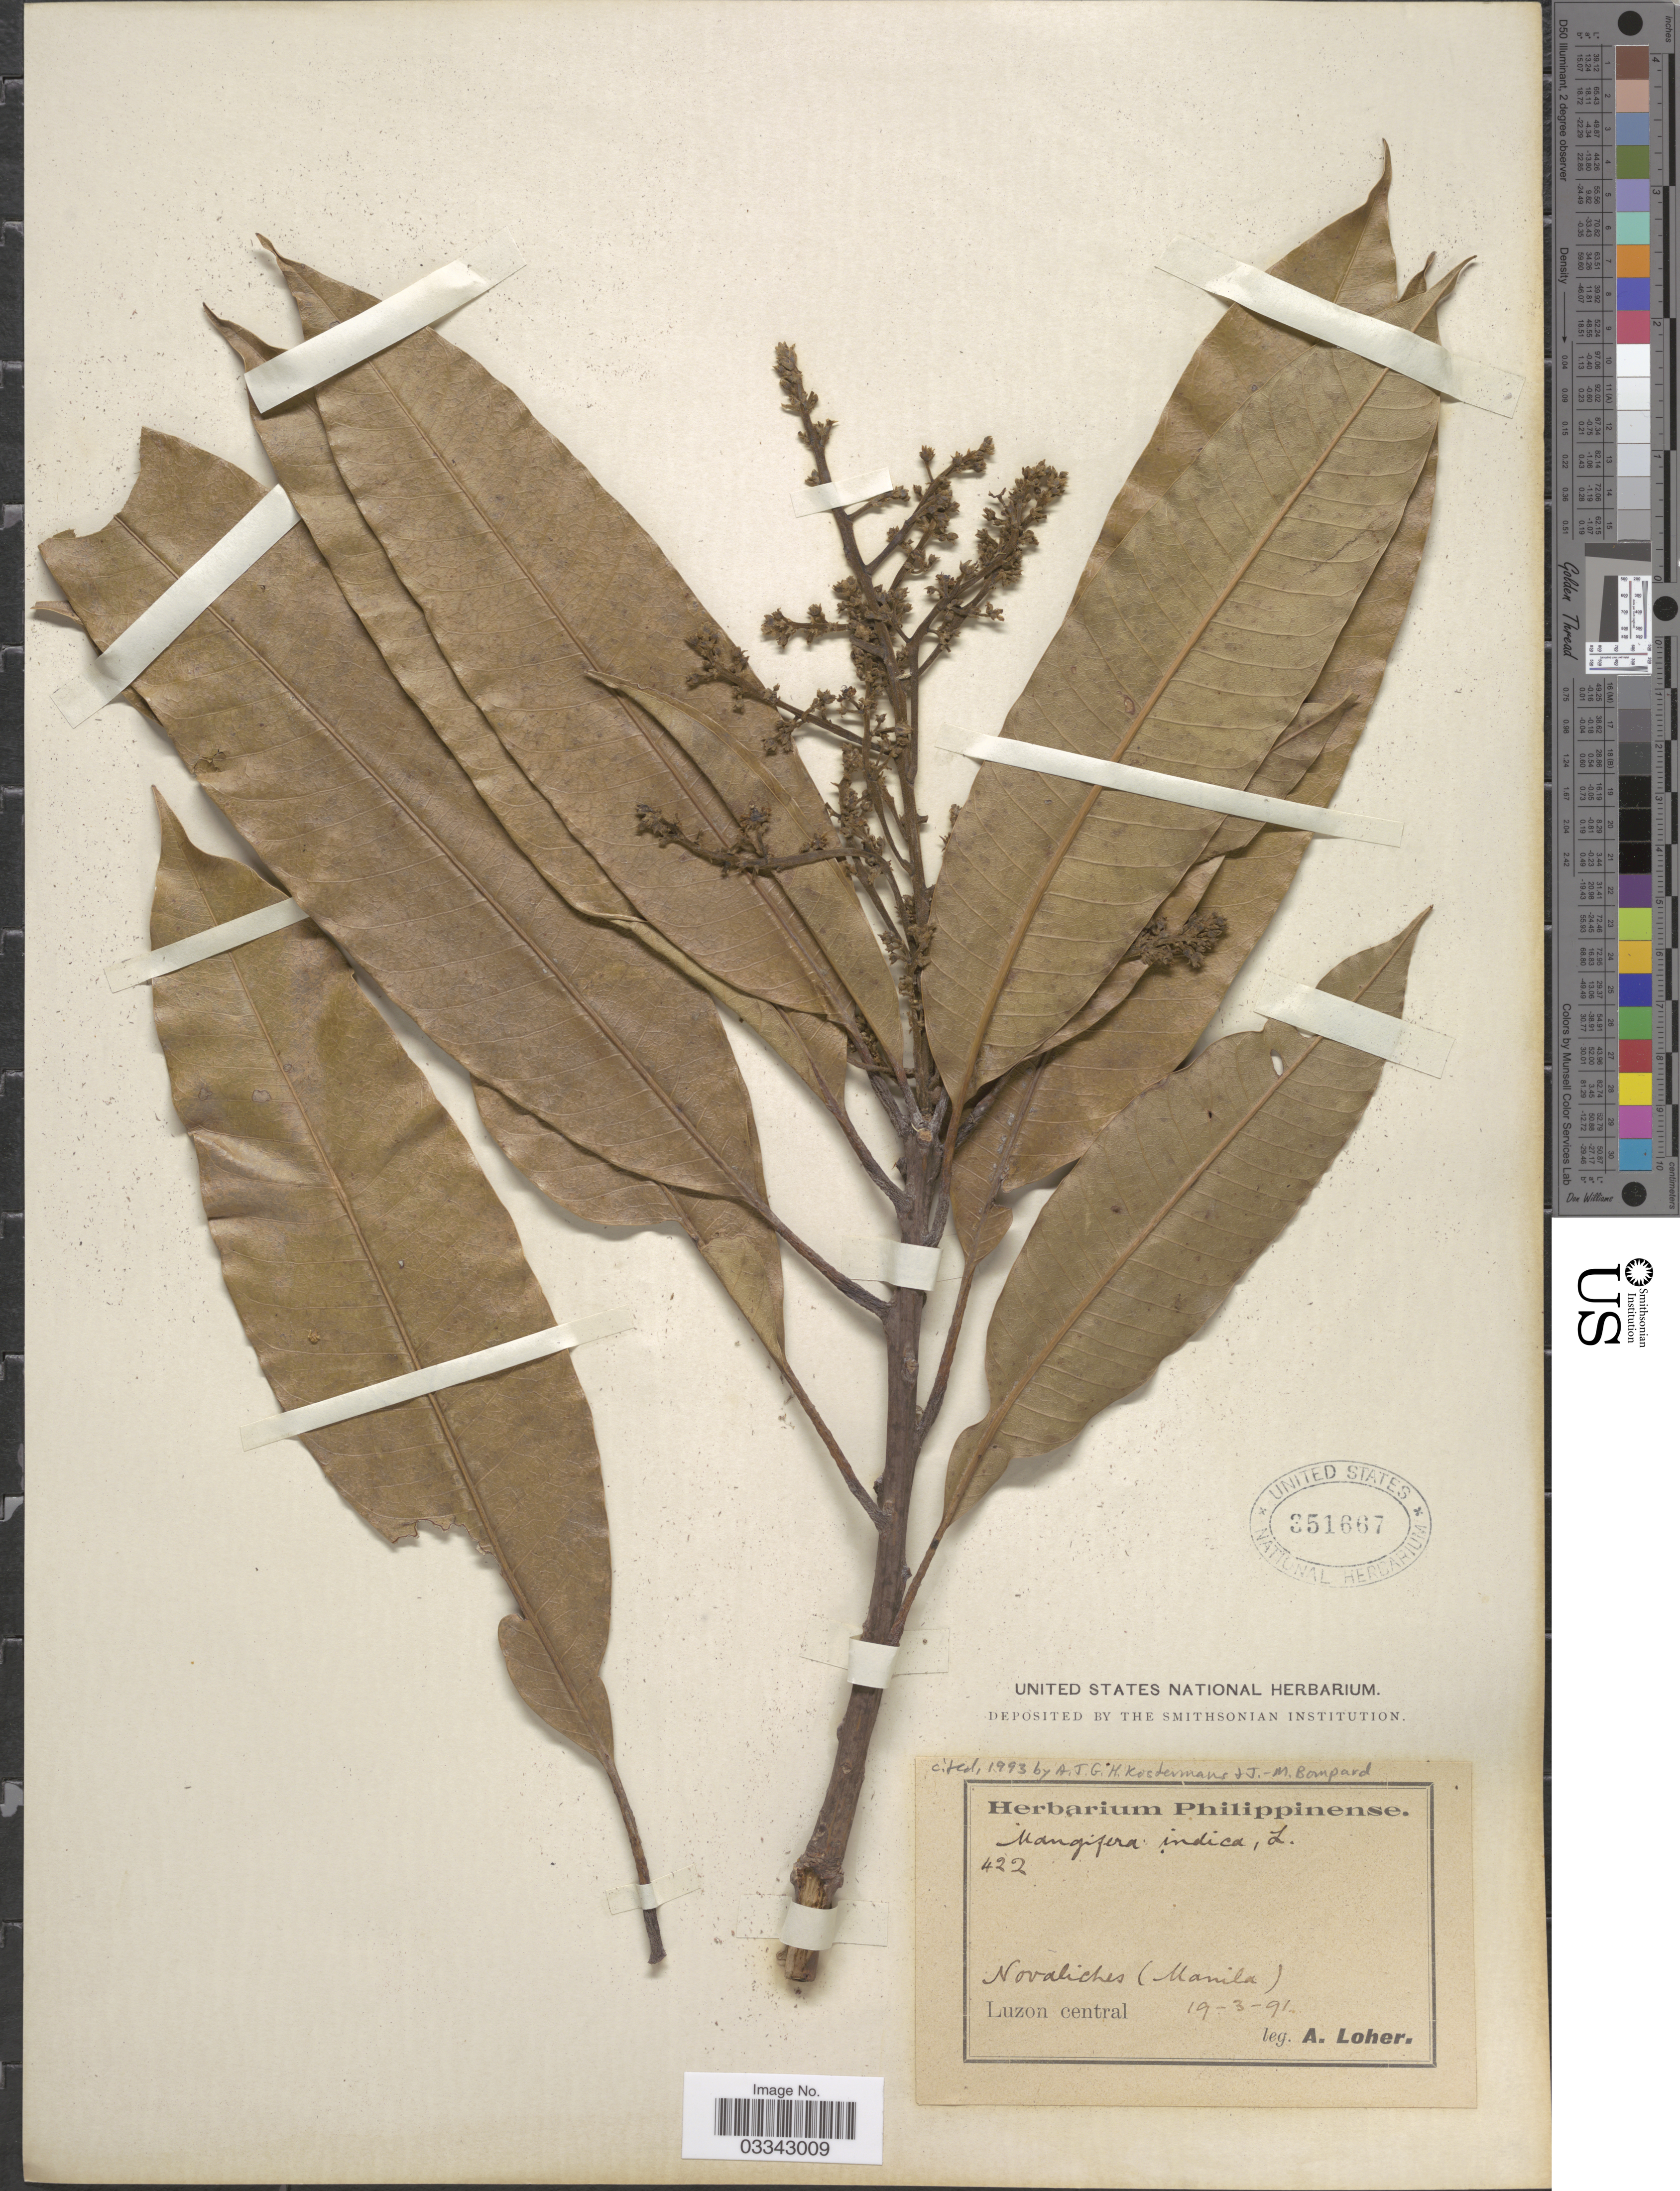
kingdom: Plantae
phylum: Tracheophyta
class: Magnoliopsida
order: Sapindales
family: Anacardiaceae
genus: Mangifera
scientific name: Mangifera indica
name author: L.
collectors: A. Loher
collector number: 422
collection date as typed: Transcribed d/m/y: 19/3/91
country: Philippines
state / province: Central Luzon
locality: Novaliches (Manila). Luzon central.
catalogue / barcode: US 351667